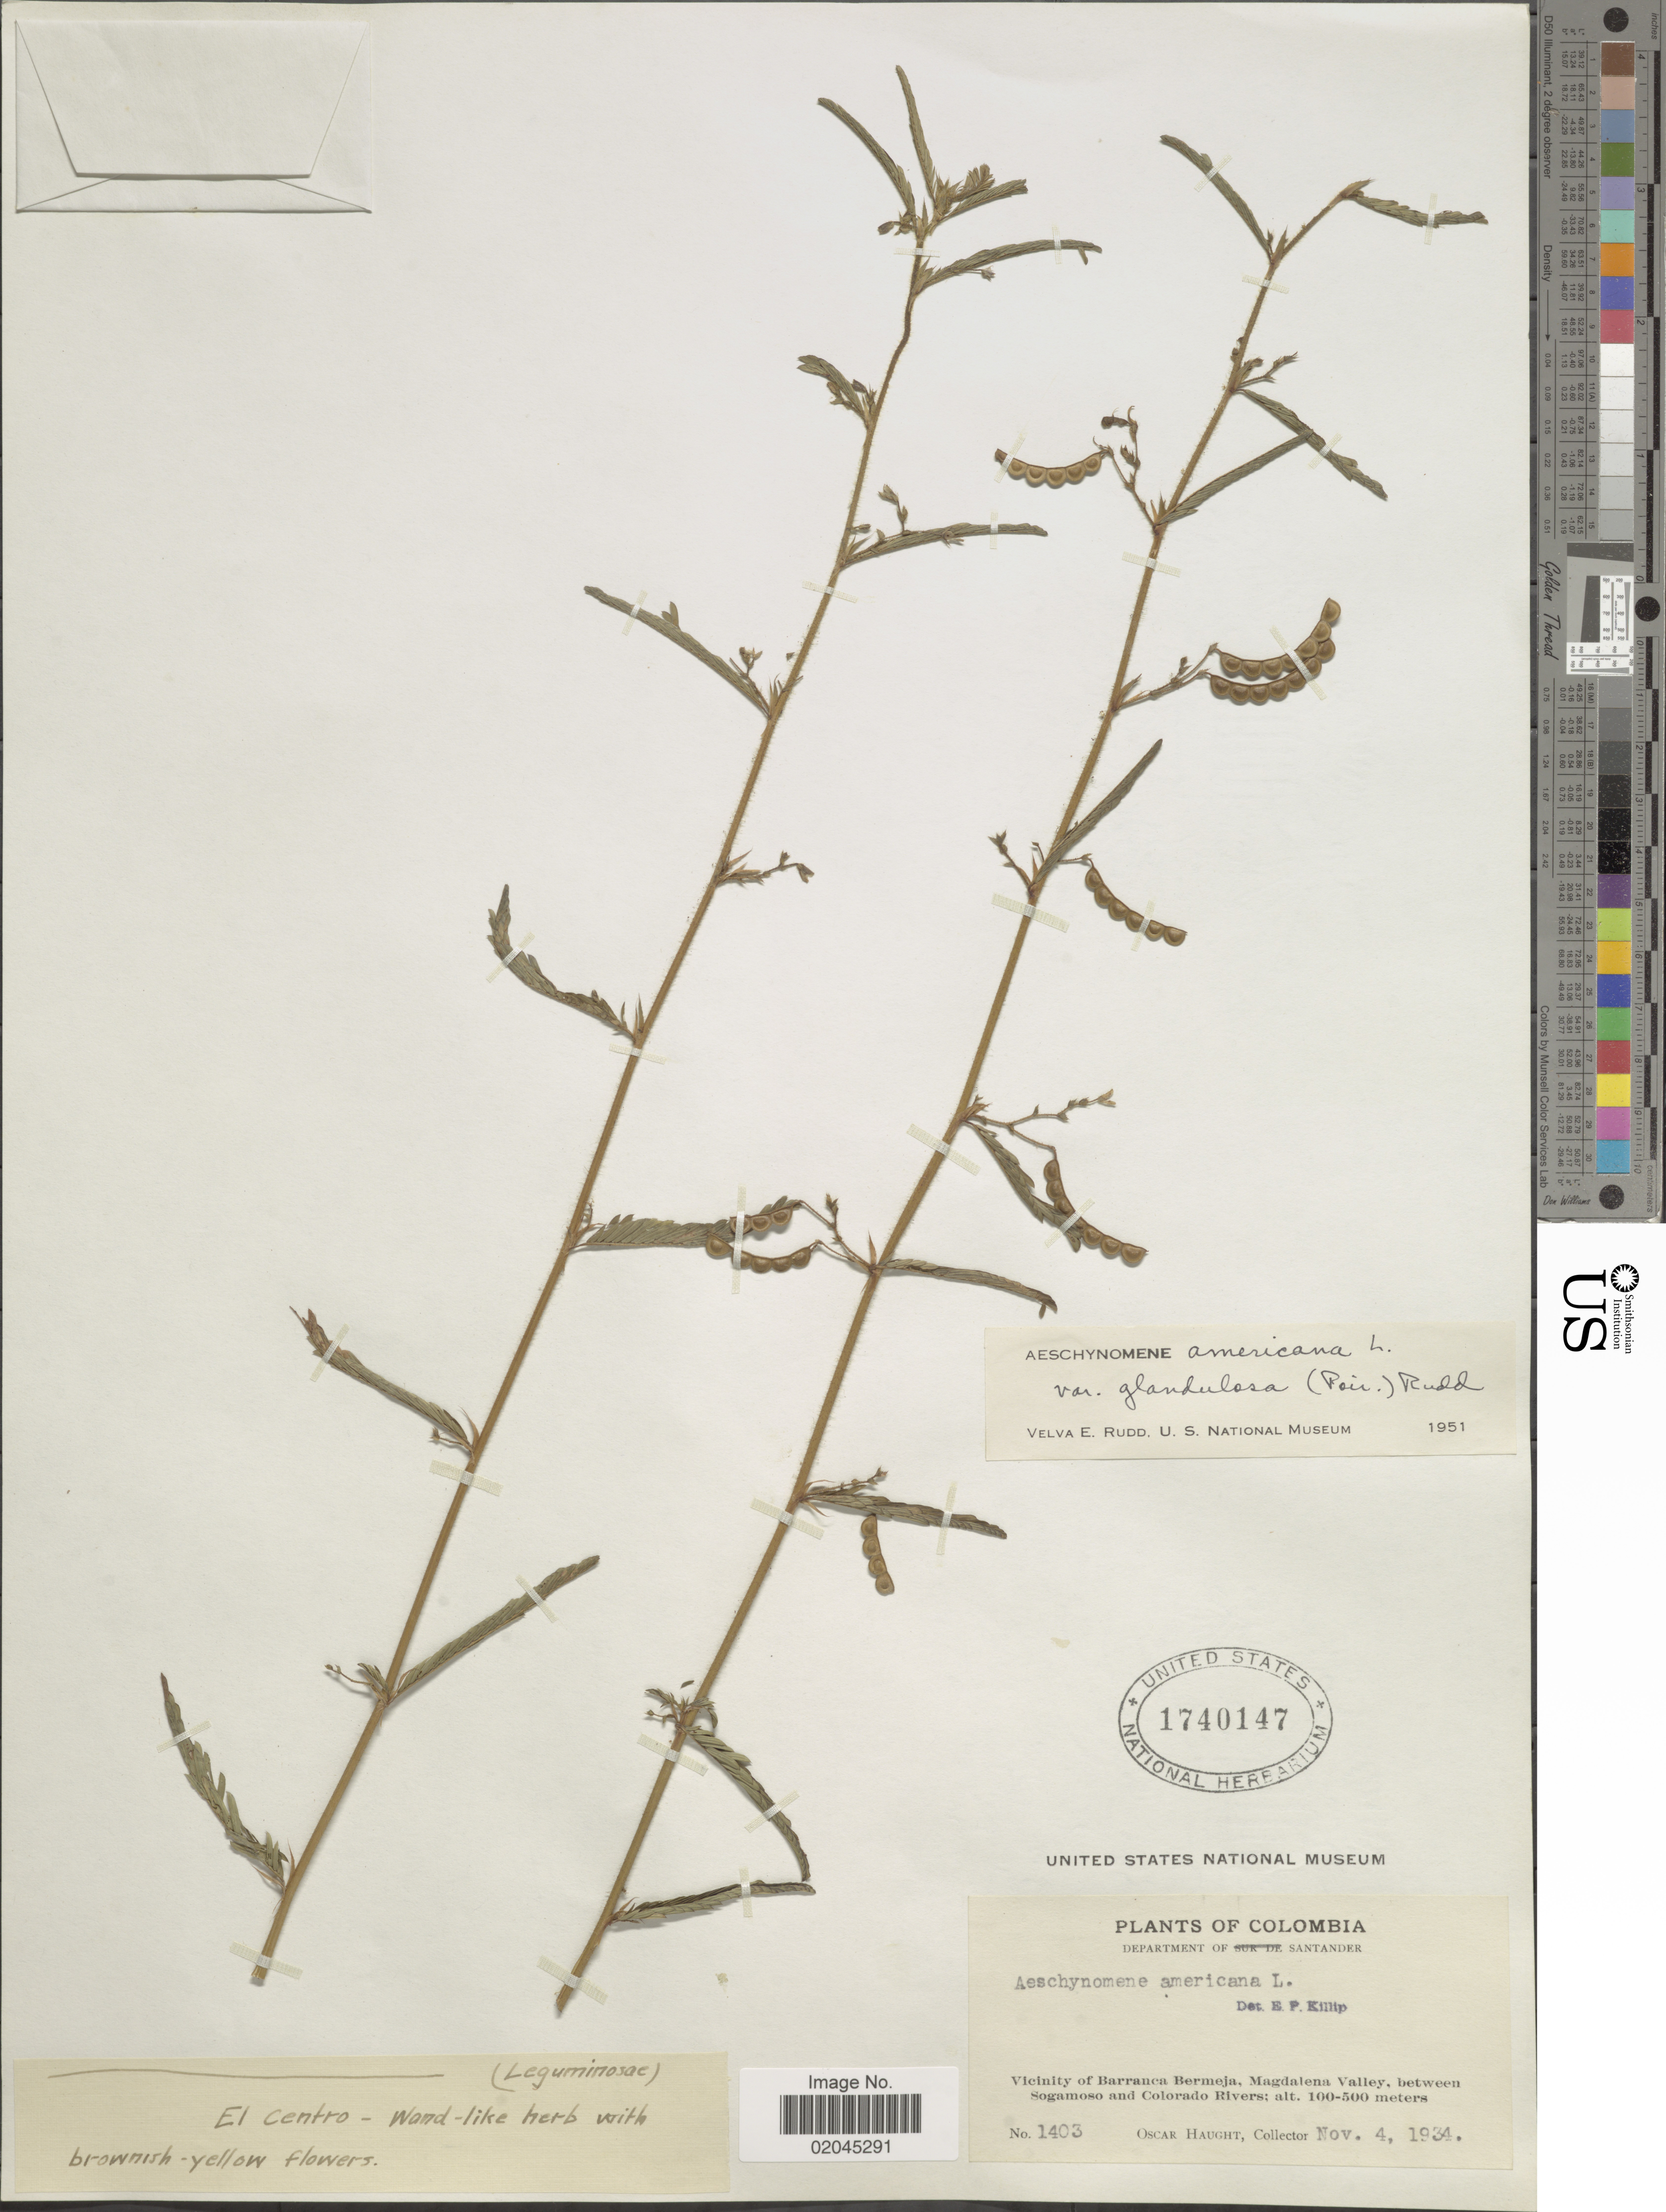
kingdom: Plantae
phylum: Tracheophyta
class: Magnoliopsida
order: Fabales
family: Fabaceae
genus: Aeschynomene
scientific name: Aeschynomene americana var. americana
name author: L.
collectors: O. Haught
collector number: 1403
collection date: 1934-11-04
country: Colombia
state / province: Santander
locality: Department of Santander, Vicinity of Barranca Bermeja, magdalena Valley, between Sogamoso and Colorado Rivers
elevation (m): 100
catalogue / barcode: US 1740147